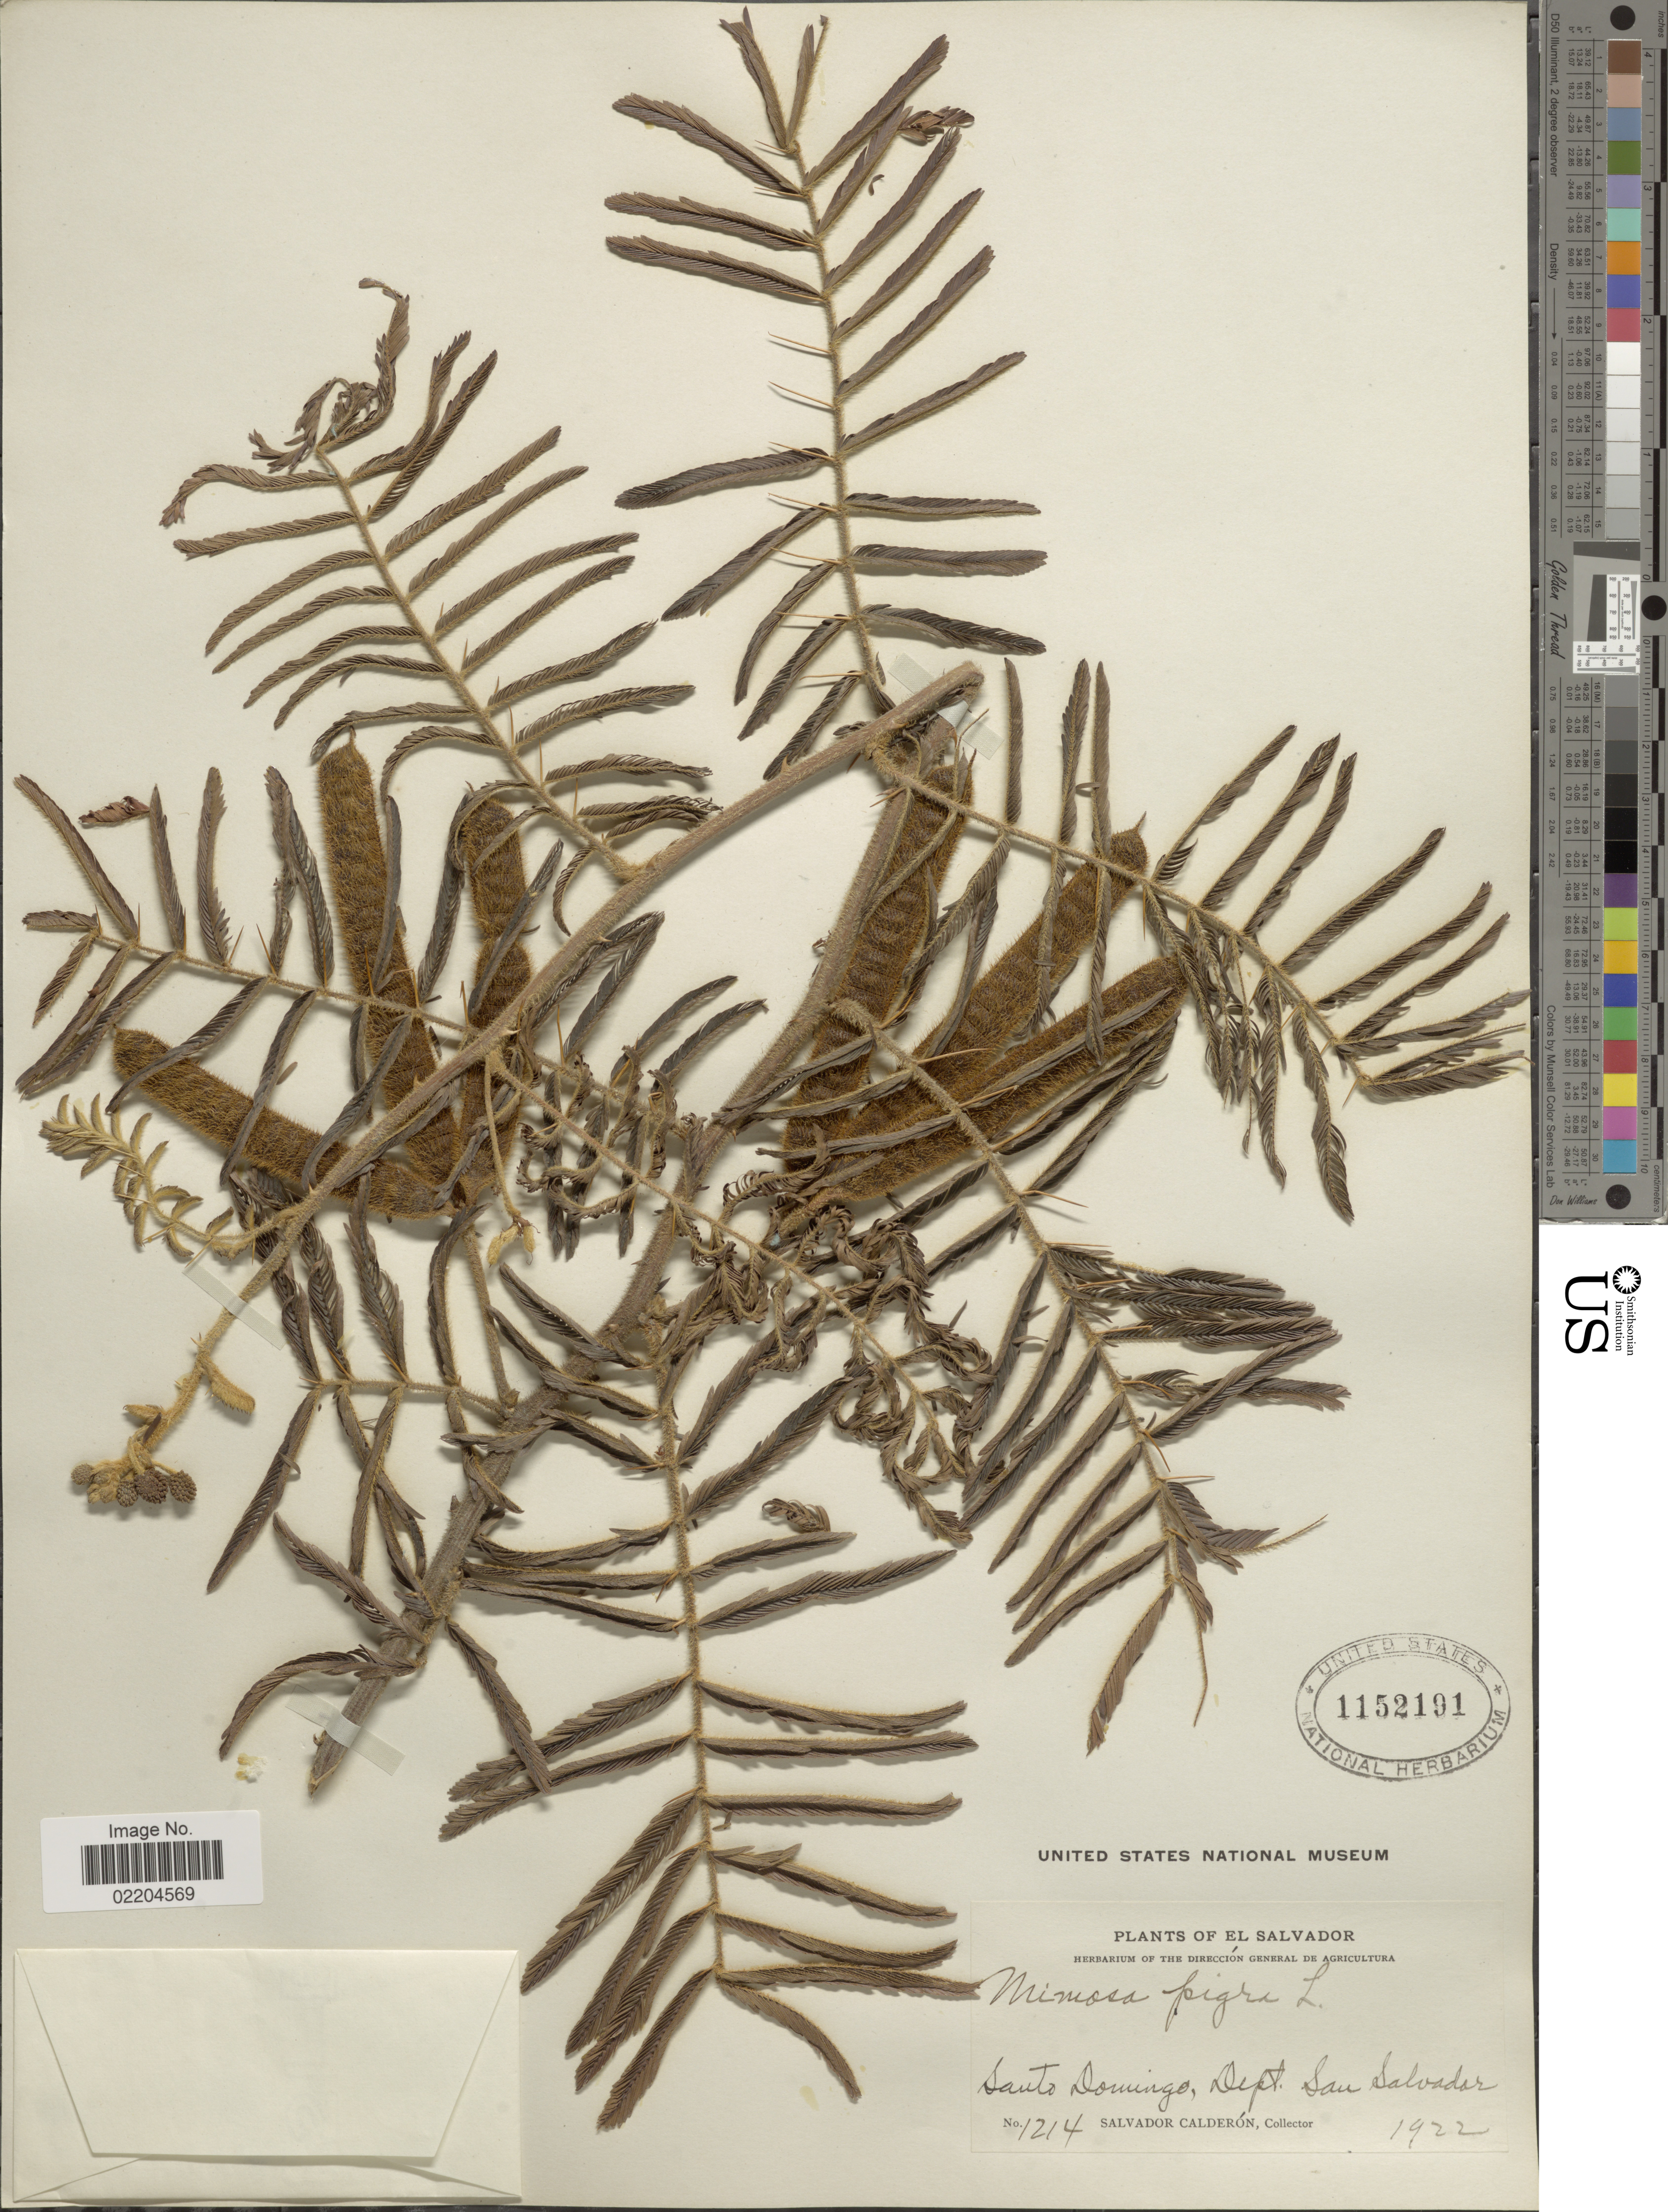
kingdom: Plantae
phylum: Tracheophyta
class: Magnoliopsida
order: Fabales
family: Fabaceae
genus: Mimosa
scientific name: Mimosa pigra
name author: L.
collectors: S. Calderón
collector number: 1214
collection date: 1922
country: El Salvador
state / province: San Salvador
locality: Santo Domingo, Dept. San Salvador.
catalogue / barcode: US 1152191